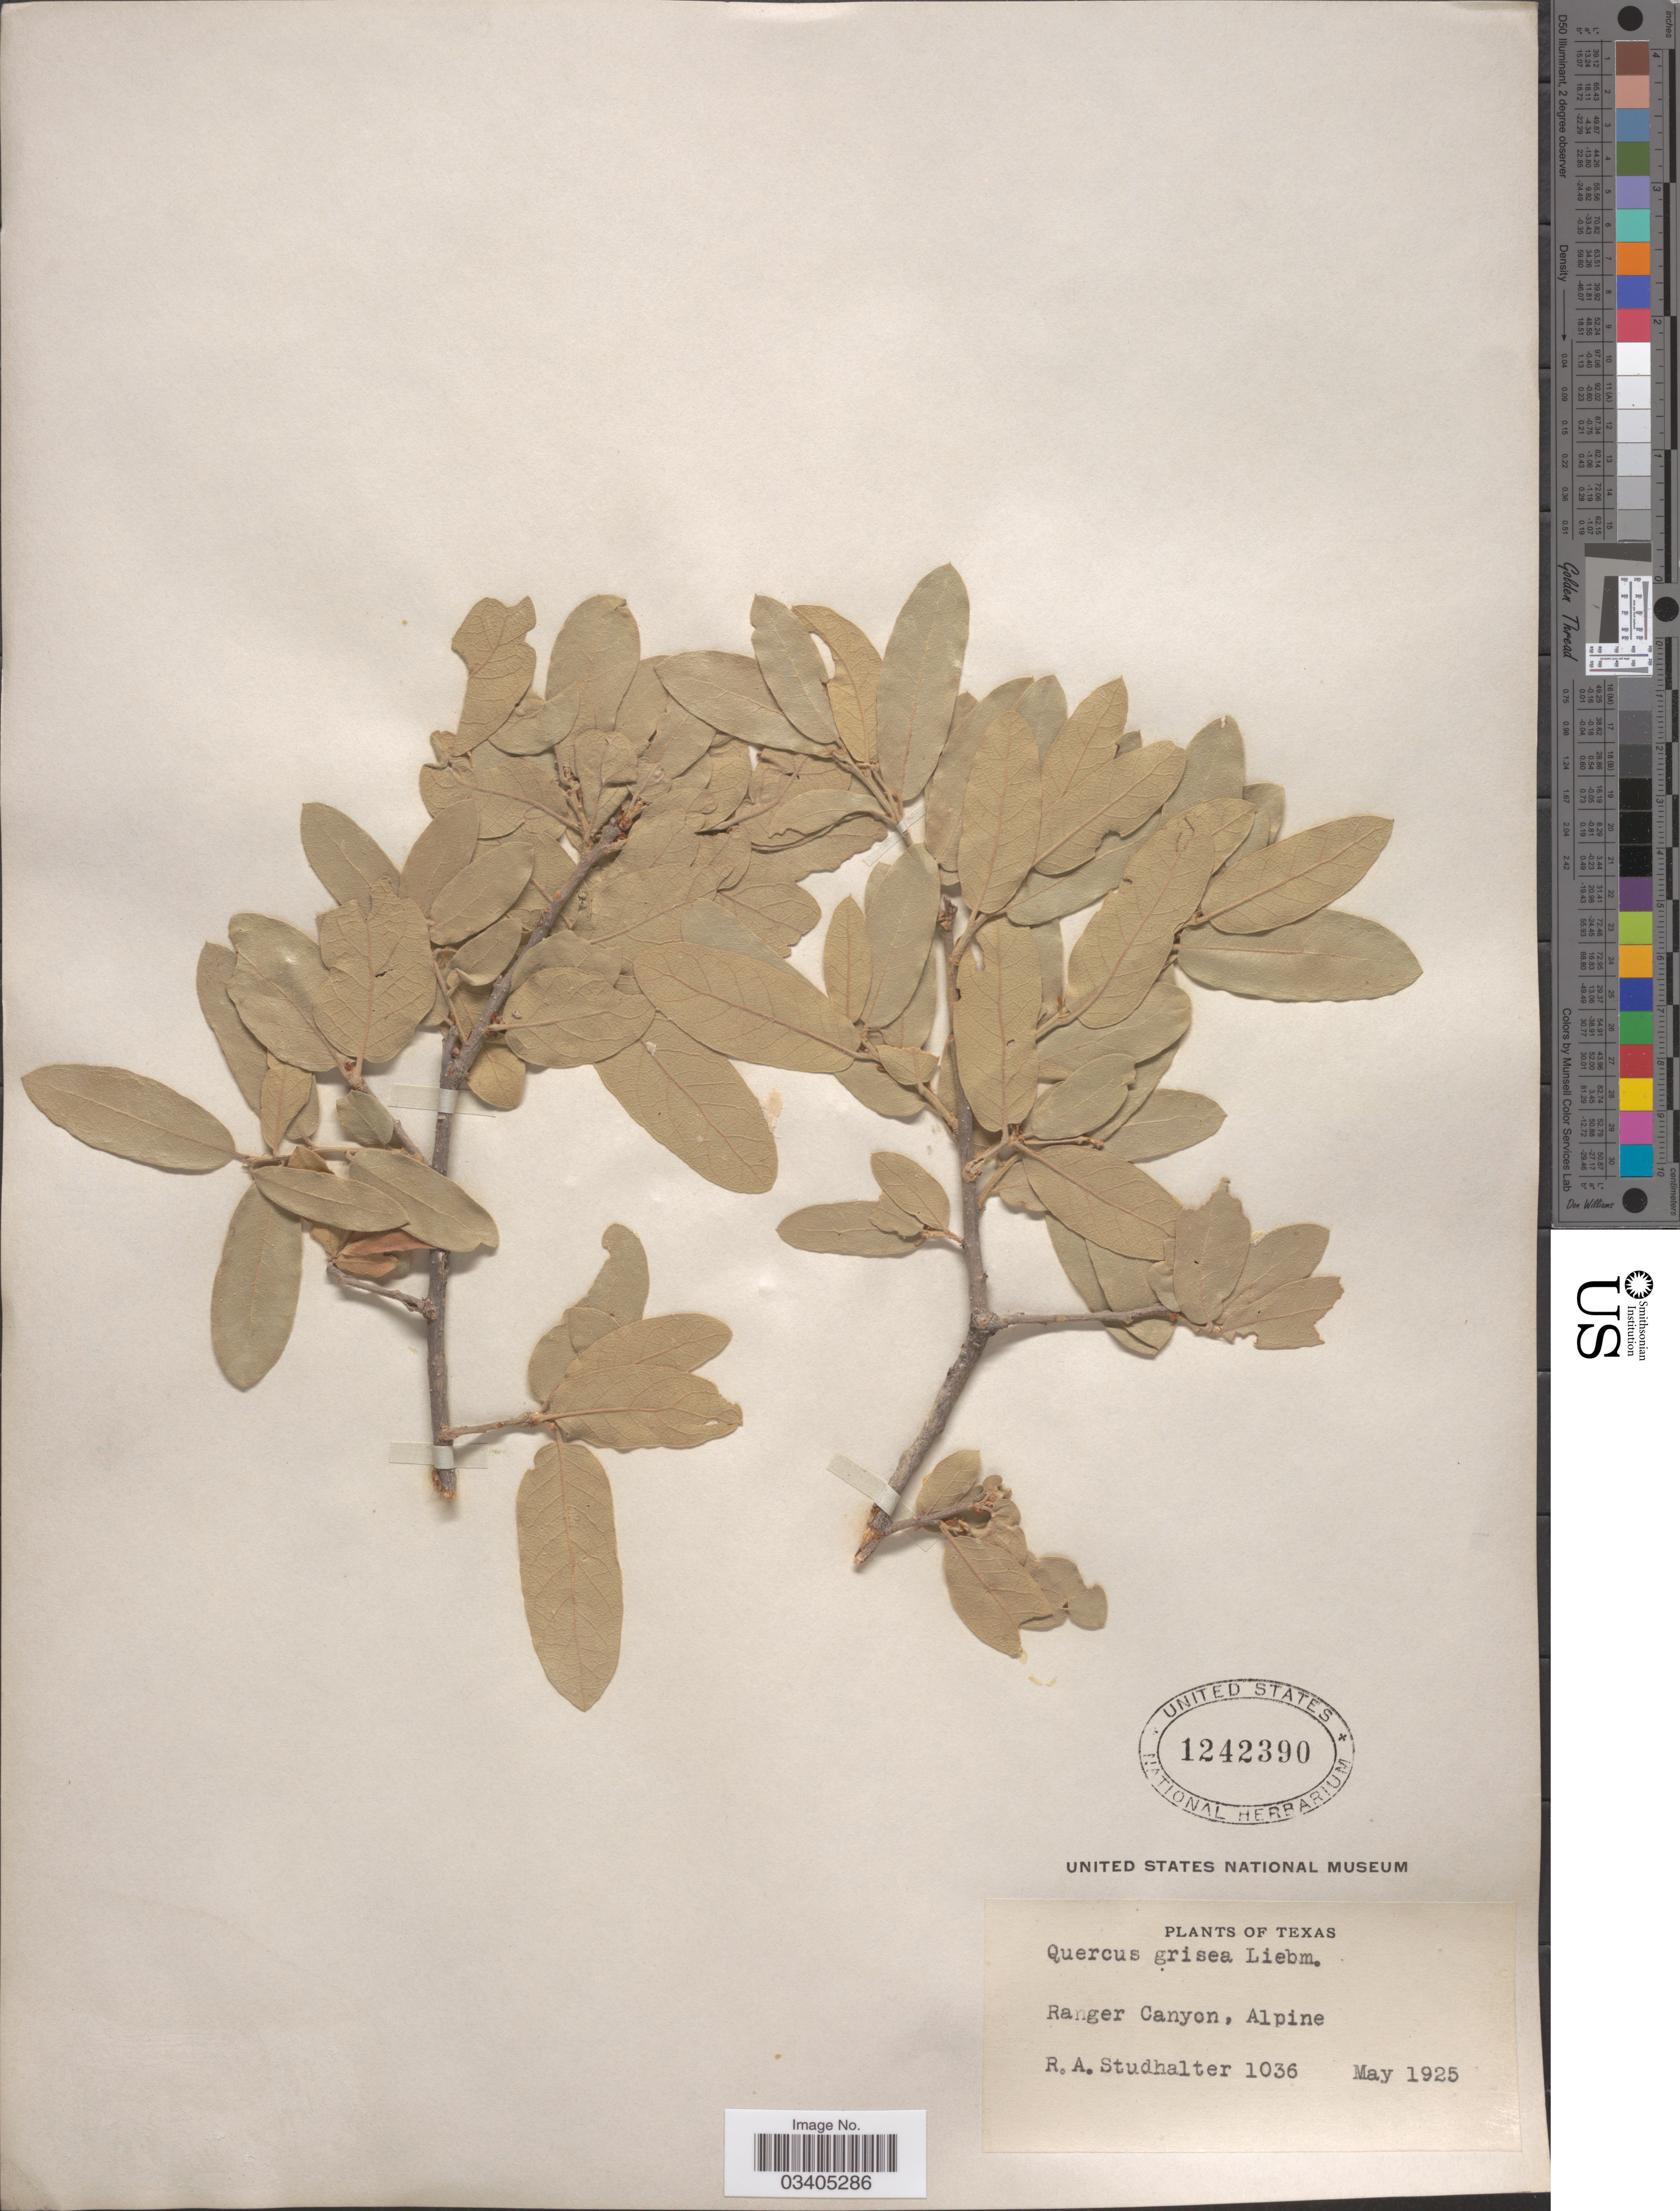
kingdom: Plantae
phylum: Tracheophyta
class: Magnoliopsida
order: Fagales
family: Fagaceae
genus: Quercus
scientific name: Quercus grisea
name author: Liebm.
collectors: R. Studhalter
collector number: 1036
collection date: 1925-05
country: United States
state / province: Texas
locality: Ranger Canyon, Alpine.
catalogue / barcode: US 1242390